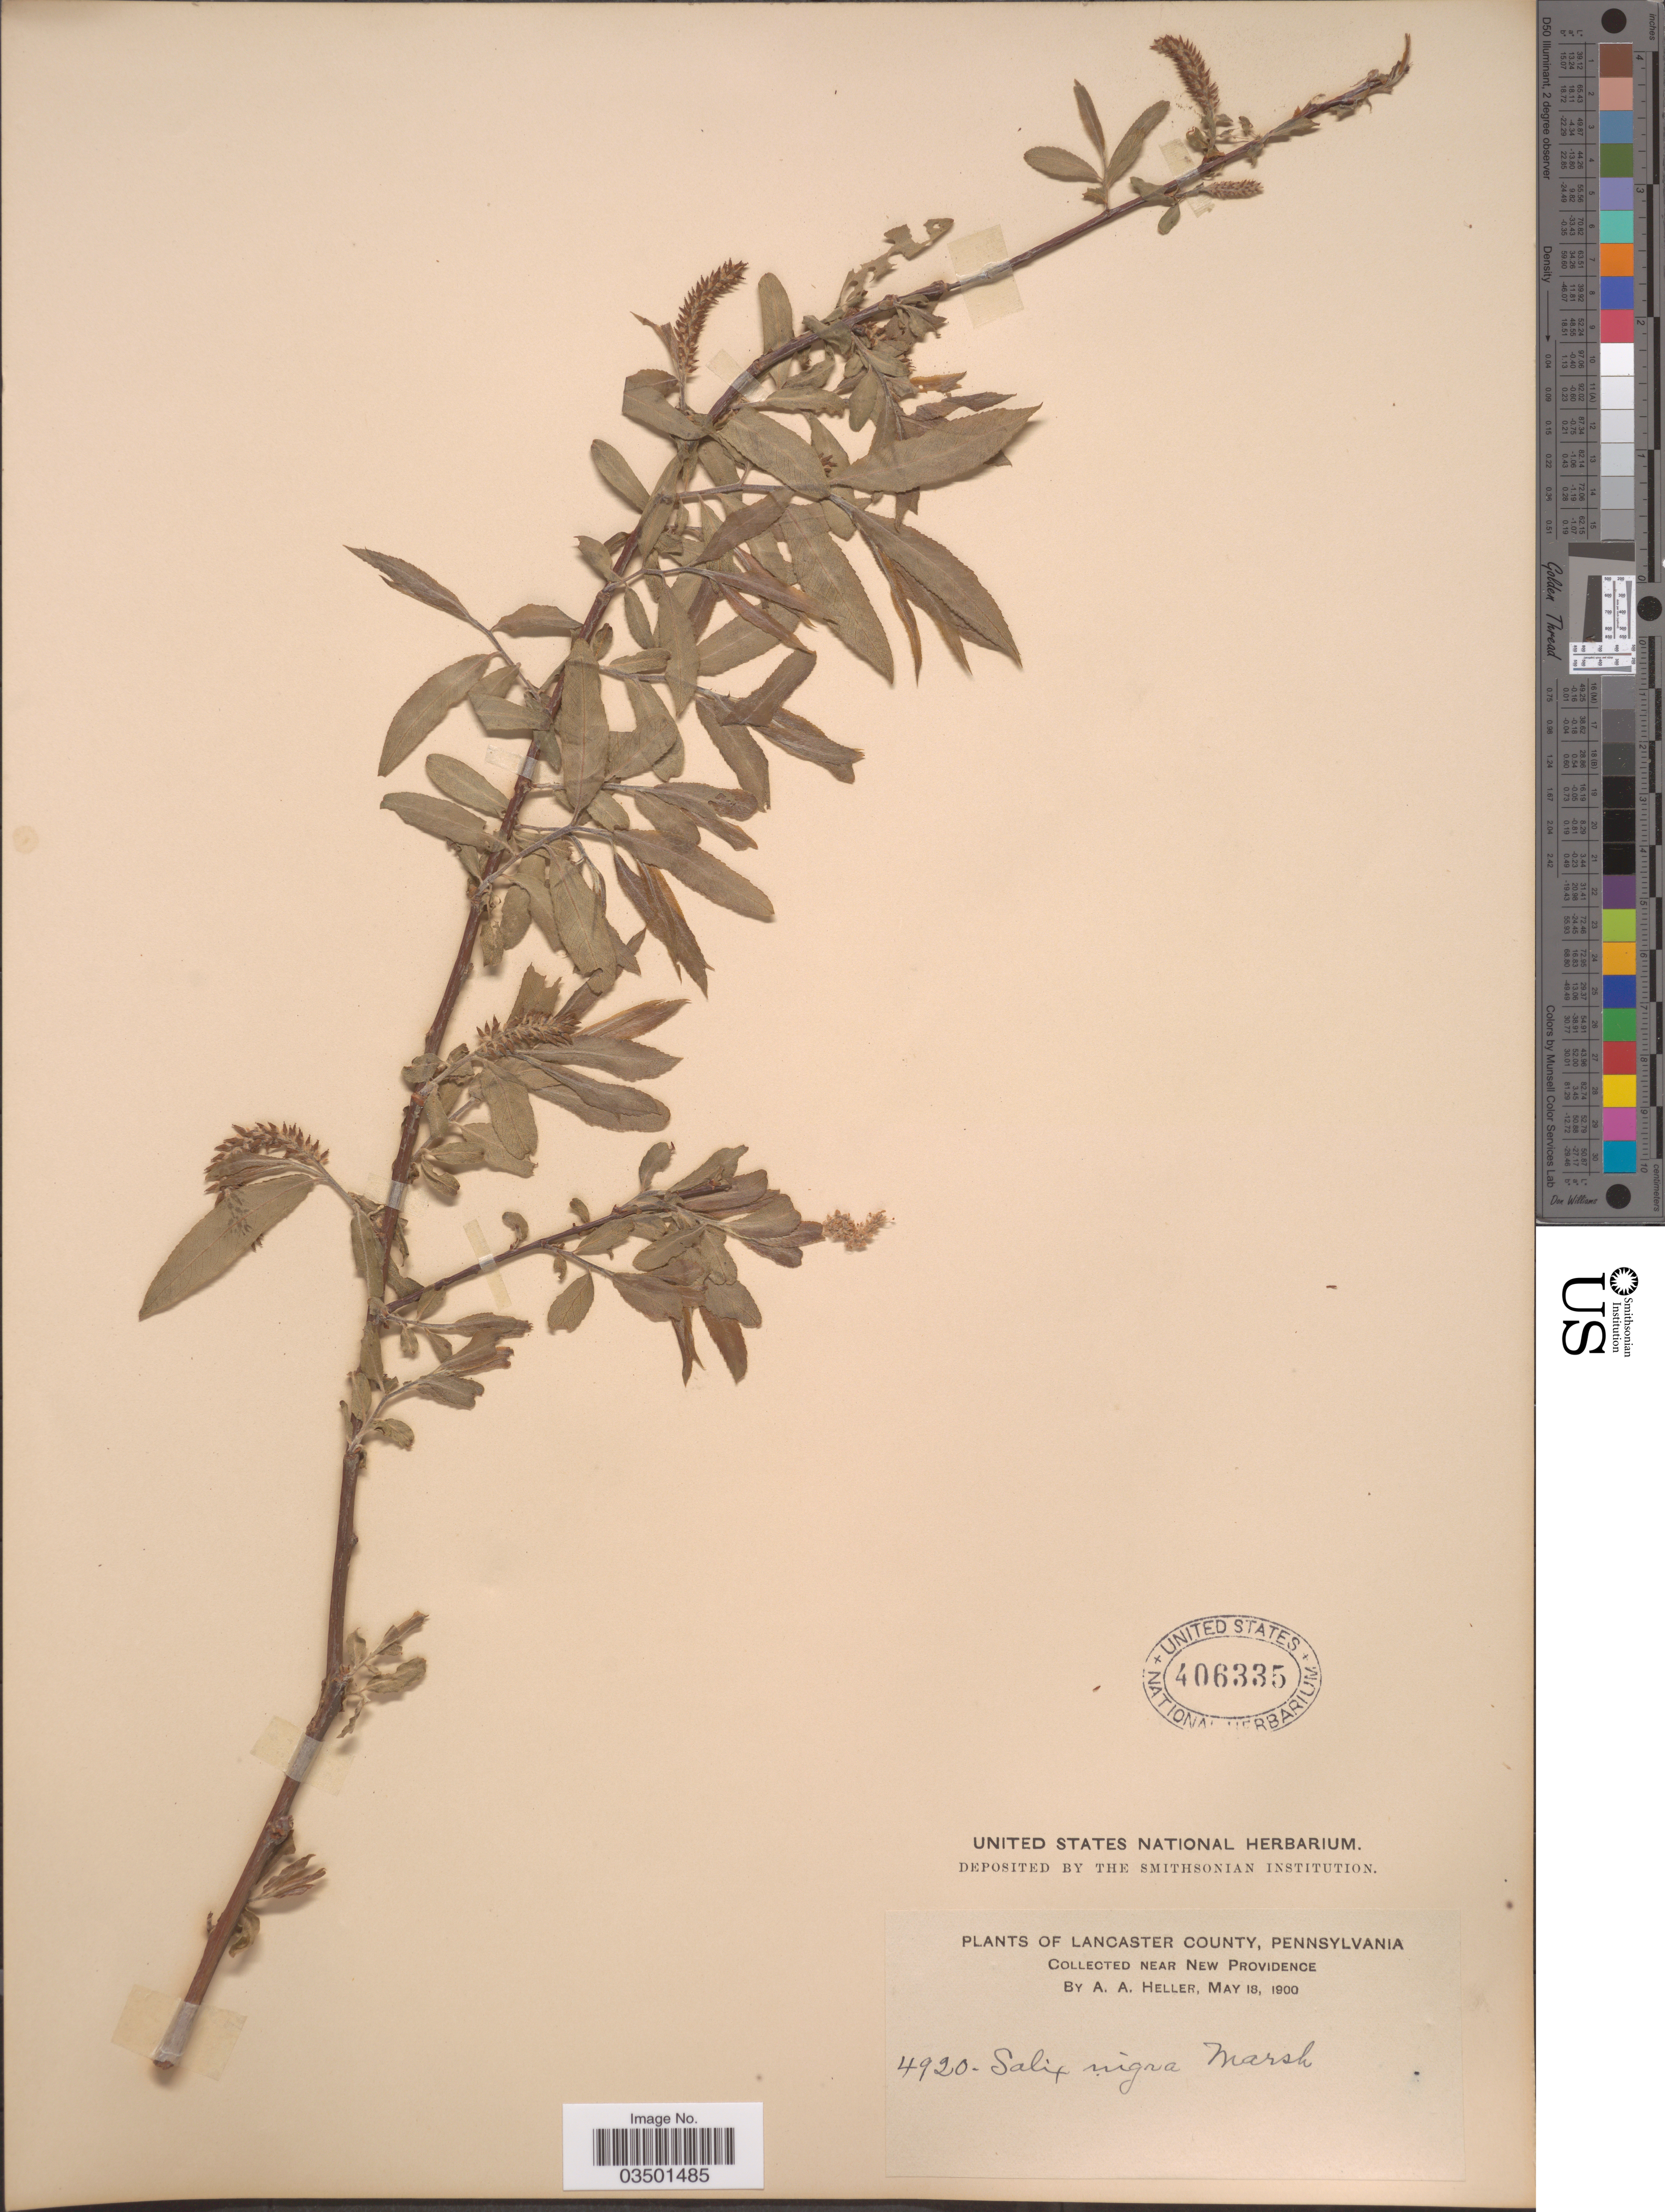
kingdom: Plantae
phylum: Tracheophyta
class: Magnoliopsida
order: Malpighiales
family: Salicaceae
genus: Salix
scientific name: Salix nigra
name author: Marshall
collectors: A. A. Heller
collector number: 4920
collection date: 1900-05-18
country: United States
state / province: Pennsylvania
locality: Lancaster County. Near New Providence.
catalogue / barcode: US 406335